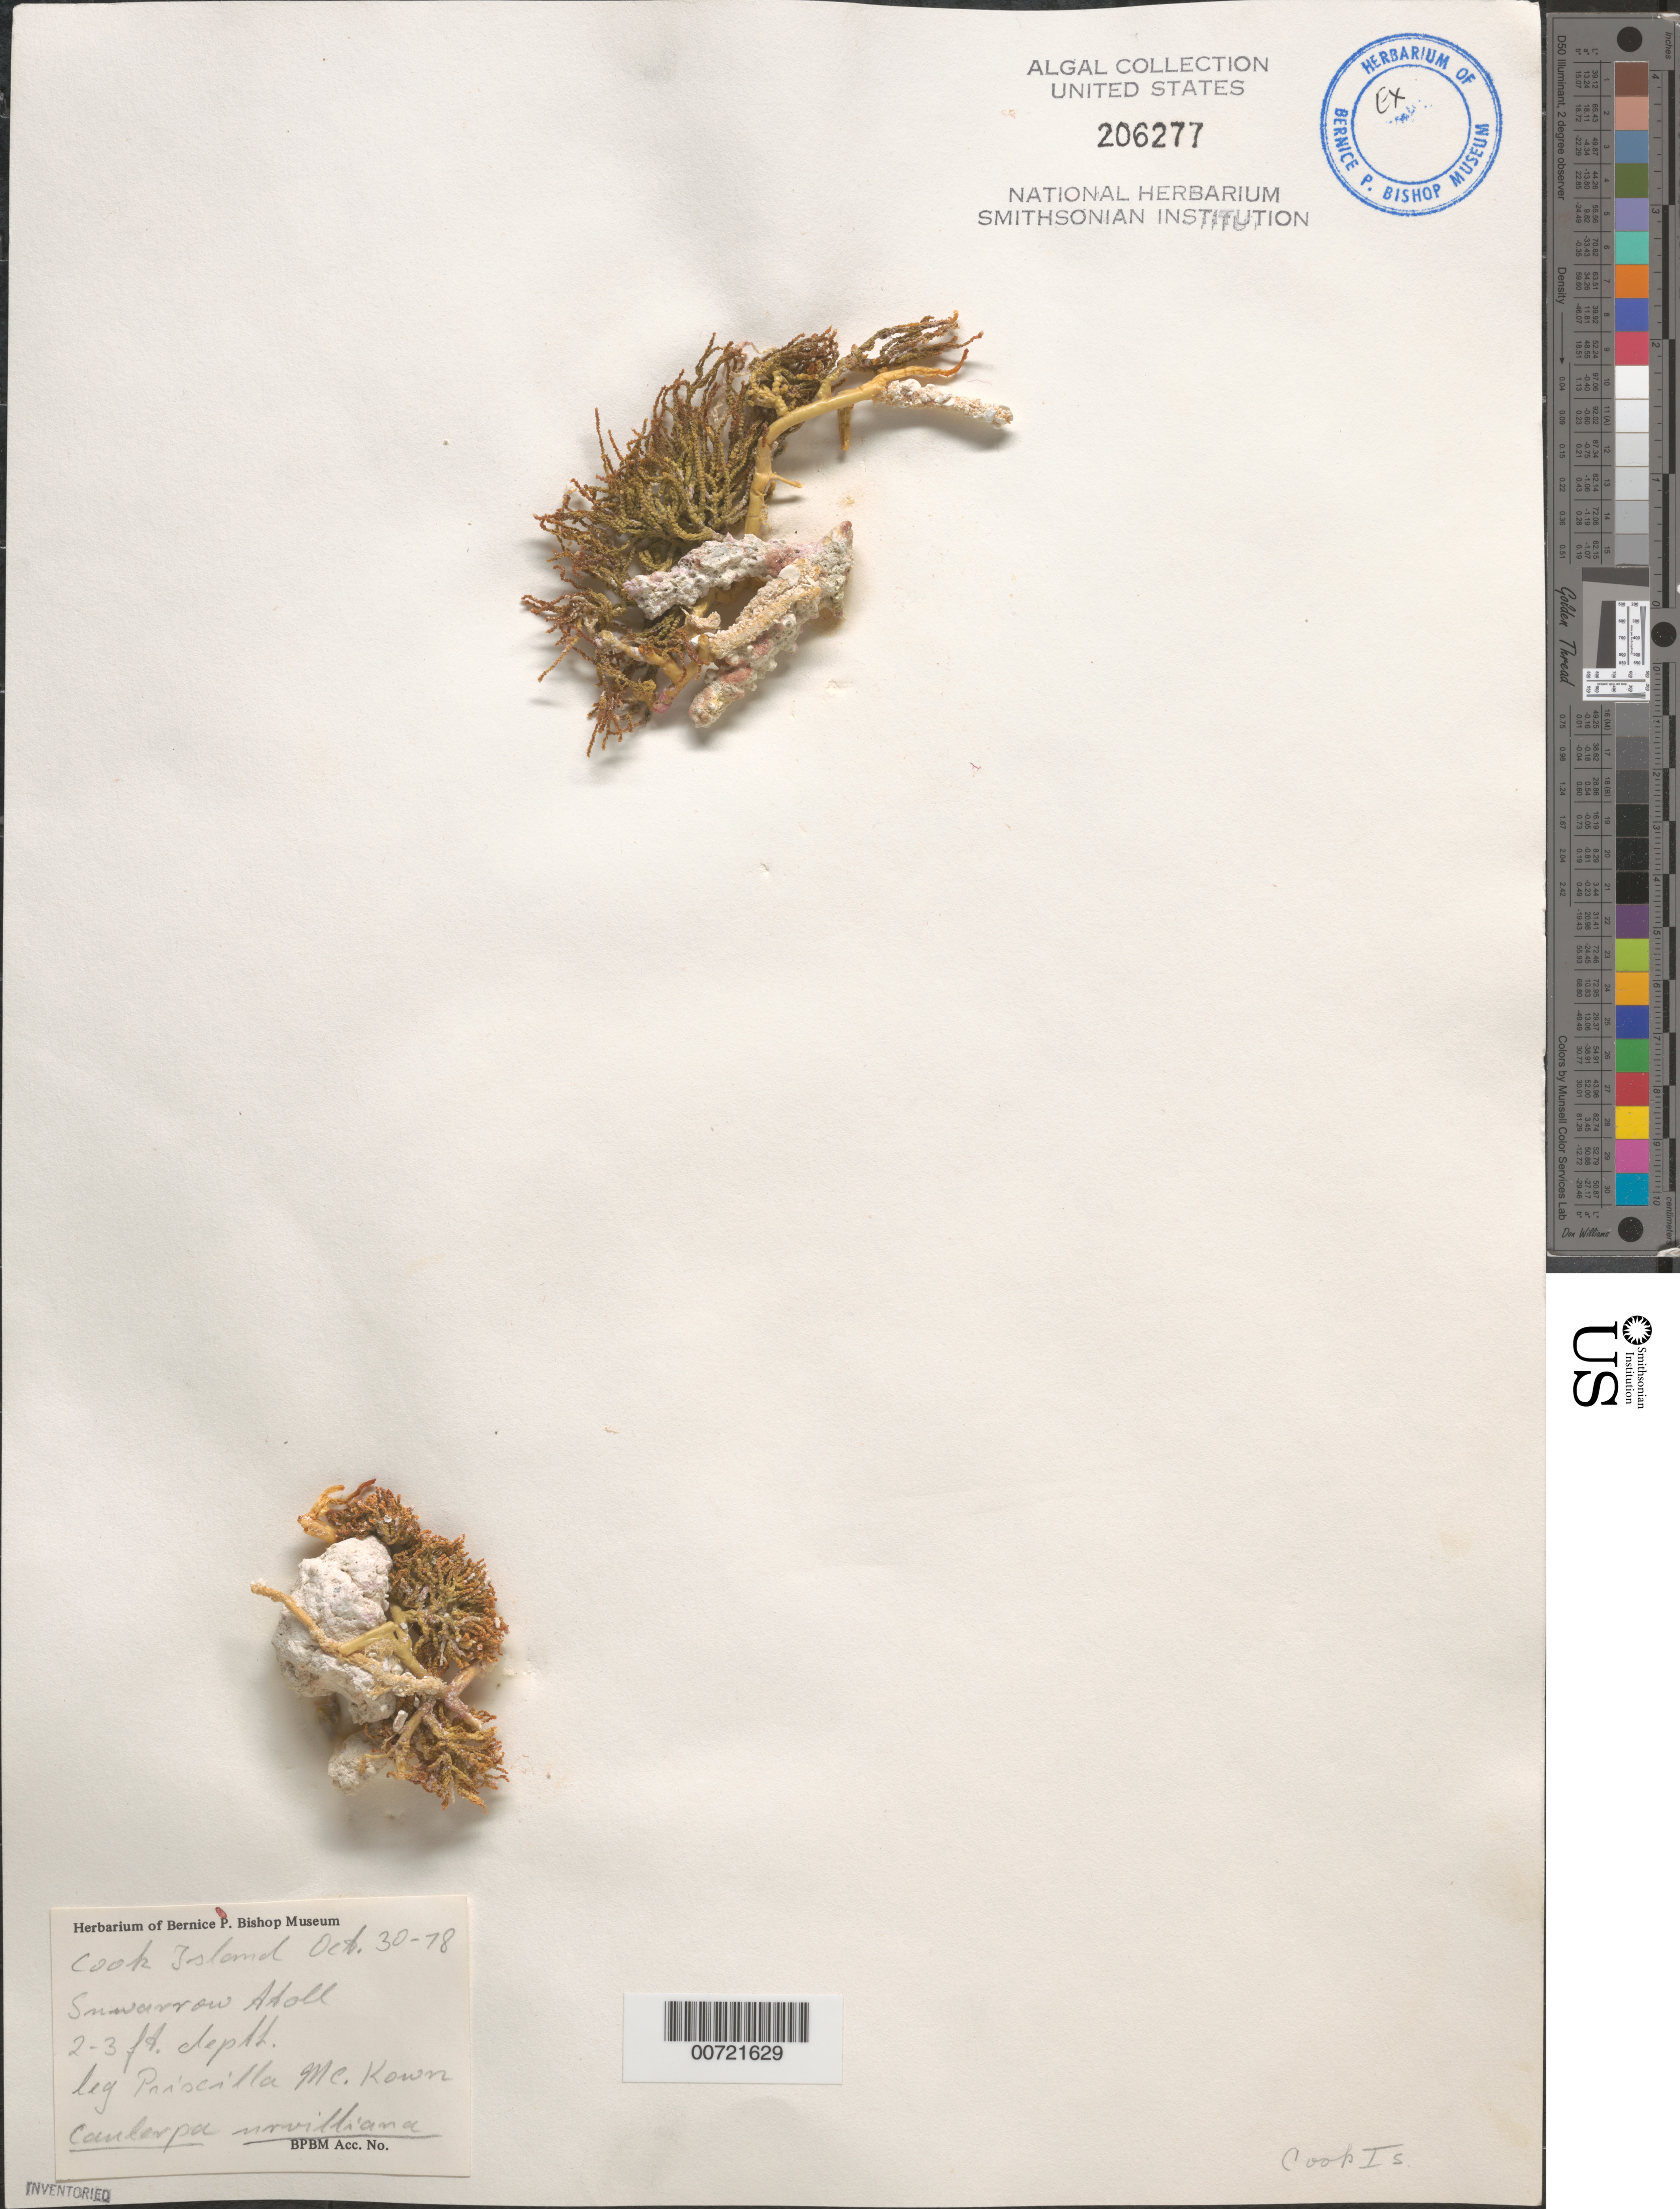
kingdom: Plantae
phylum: Chlorophyta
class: Ulvophyceae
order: Bryopsidales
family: Caulerpaceae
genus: Caulerpa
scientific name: Caulerpa urvilleana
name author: Mont.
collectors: P. McKown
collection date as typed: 30 Oct 1978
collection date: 1978-10-30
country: Cook Islands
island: Suwarrow Atoll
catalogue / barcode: US 206277